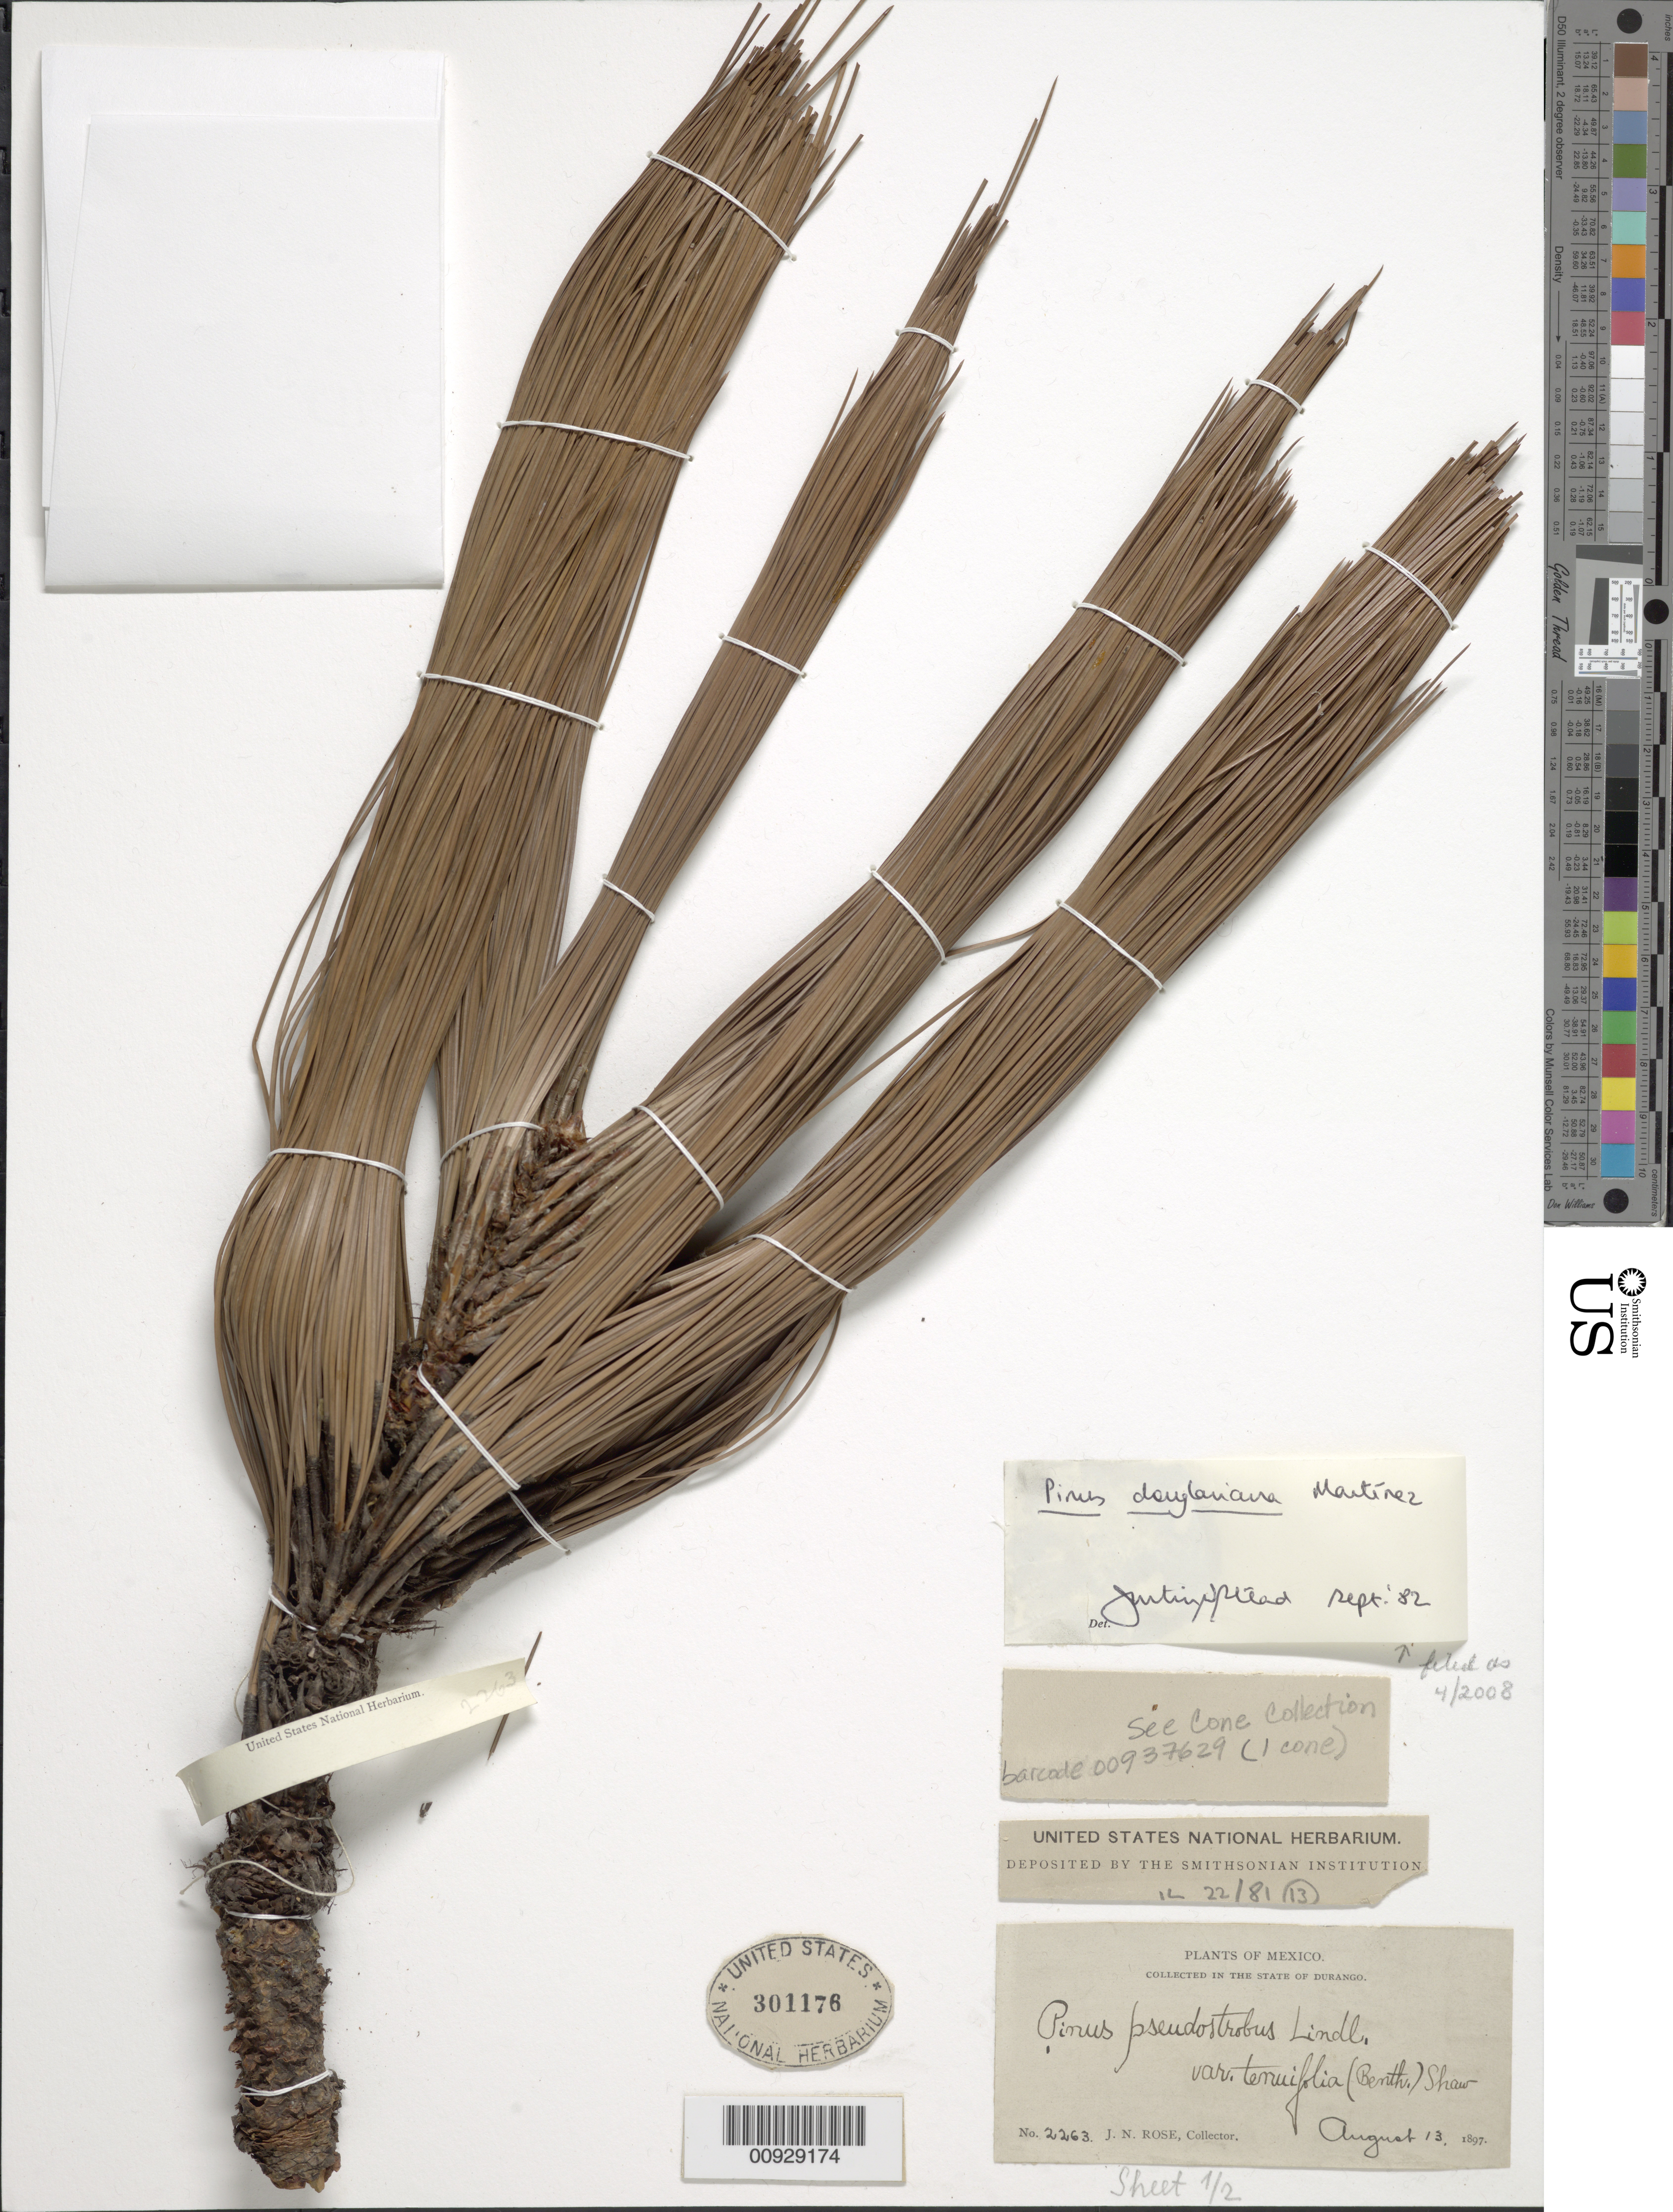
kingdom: Plantae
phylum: Tracheophyta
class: Pinopsida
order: Pinales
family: Pinaceae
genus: Pinus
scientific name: Pinus douglasiana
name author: Martínez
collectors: J. N. Rose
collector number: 2263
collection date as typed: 13 Aug 1897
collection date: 1897-08-13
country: Mexico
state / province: Durango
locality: Edo. Durango.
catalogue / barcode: US 301176